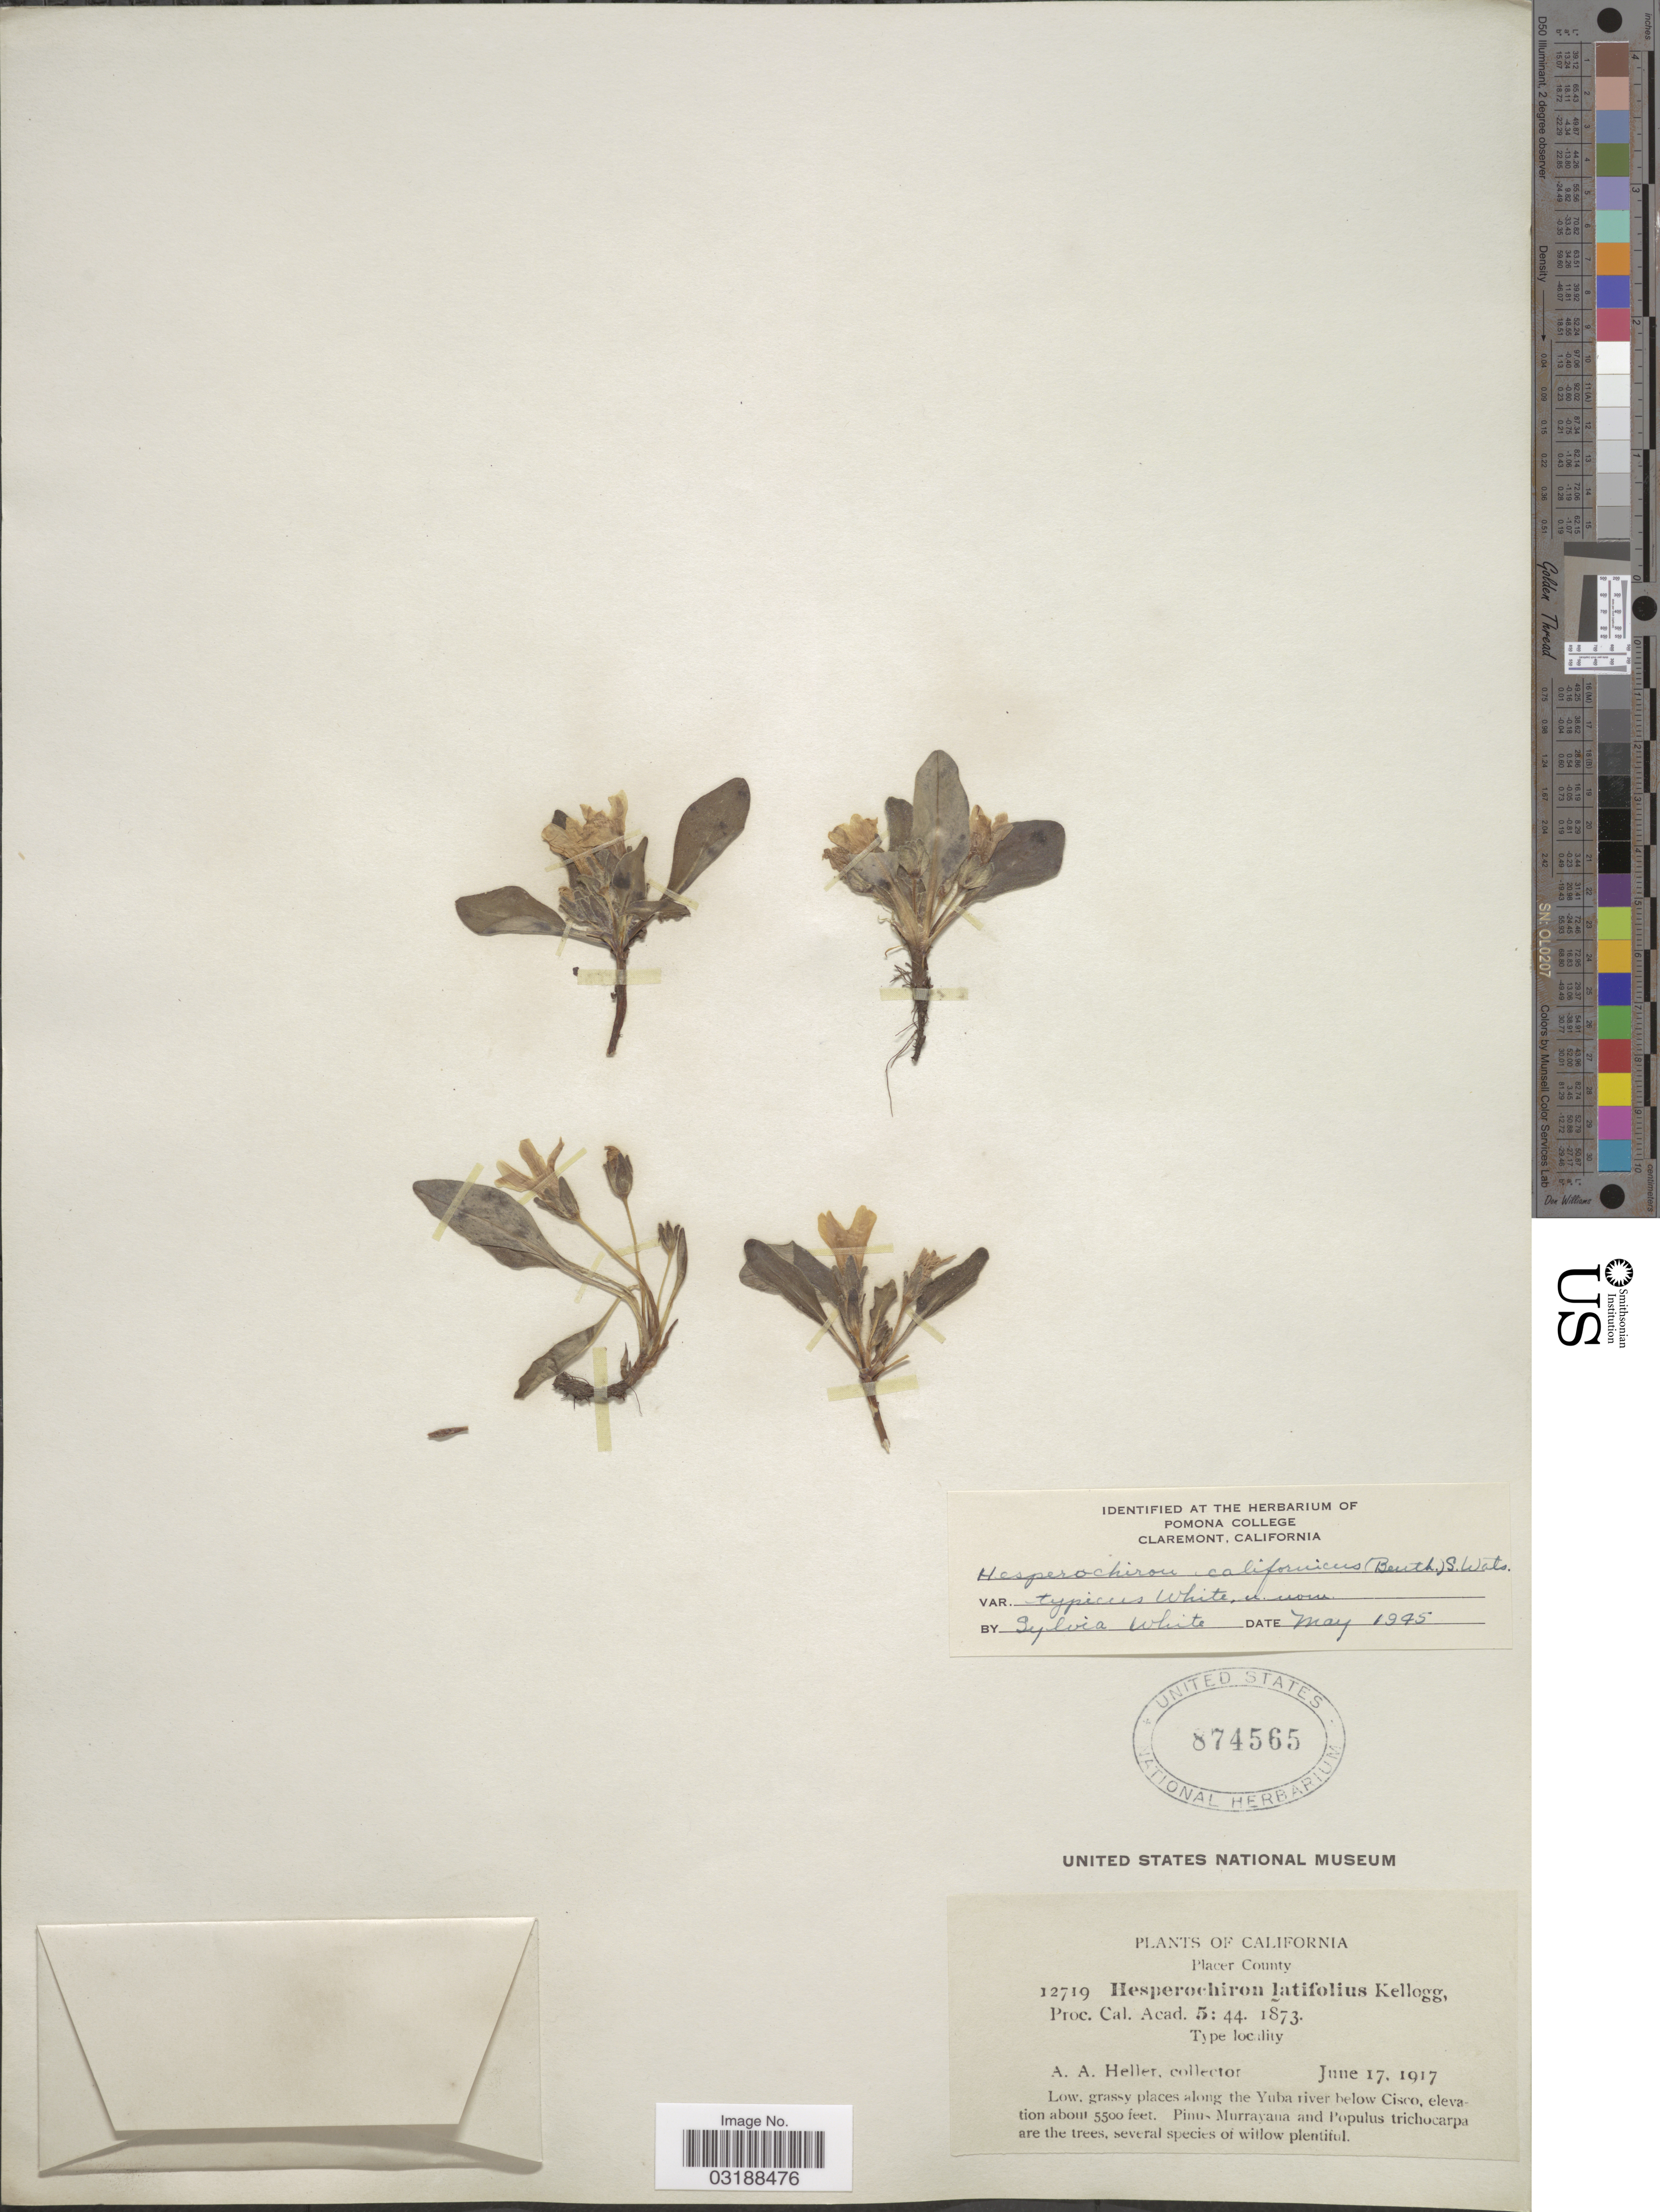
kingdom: Plantae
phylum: Tracheophyta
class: Magnoliopsida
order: Boraginales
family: Hydrophyllaceae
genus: Hesperochiron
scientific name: Hesperochiron californicus var. typicus White ined.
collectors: A. A. Heller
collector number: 12719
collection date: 1917-06-17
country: United States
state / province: California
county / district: Placer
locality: Placer County, along the Yuba river below Cisco.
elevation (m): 1676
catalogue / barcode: US 874565